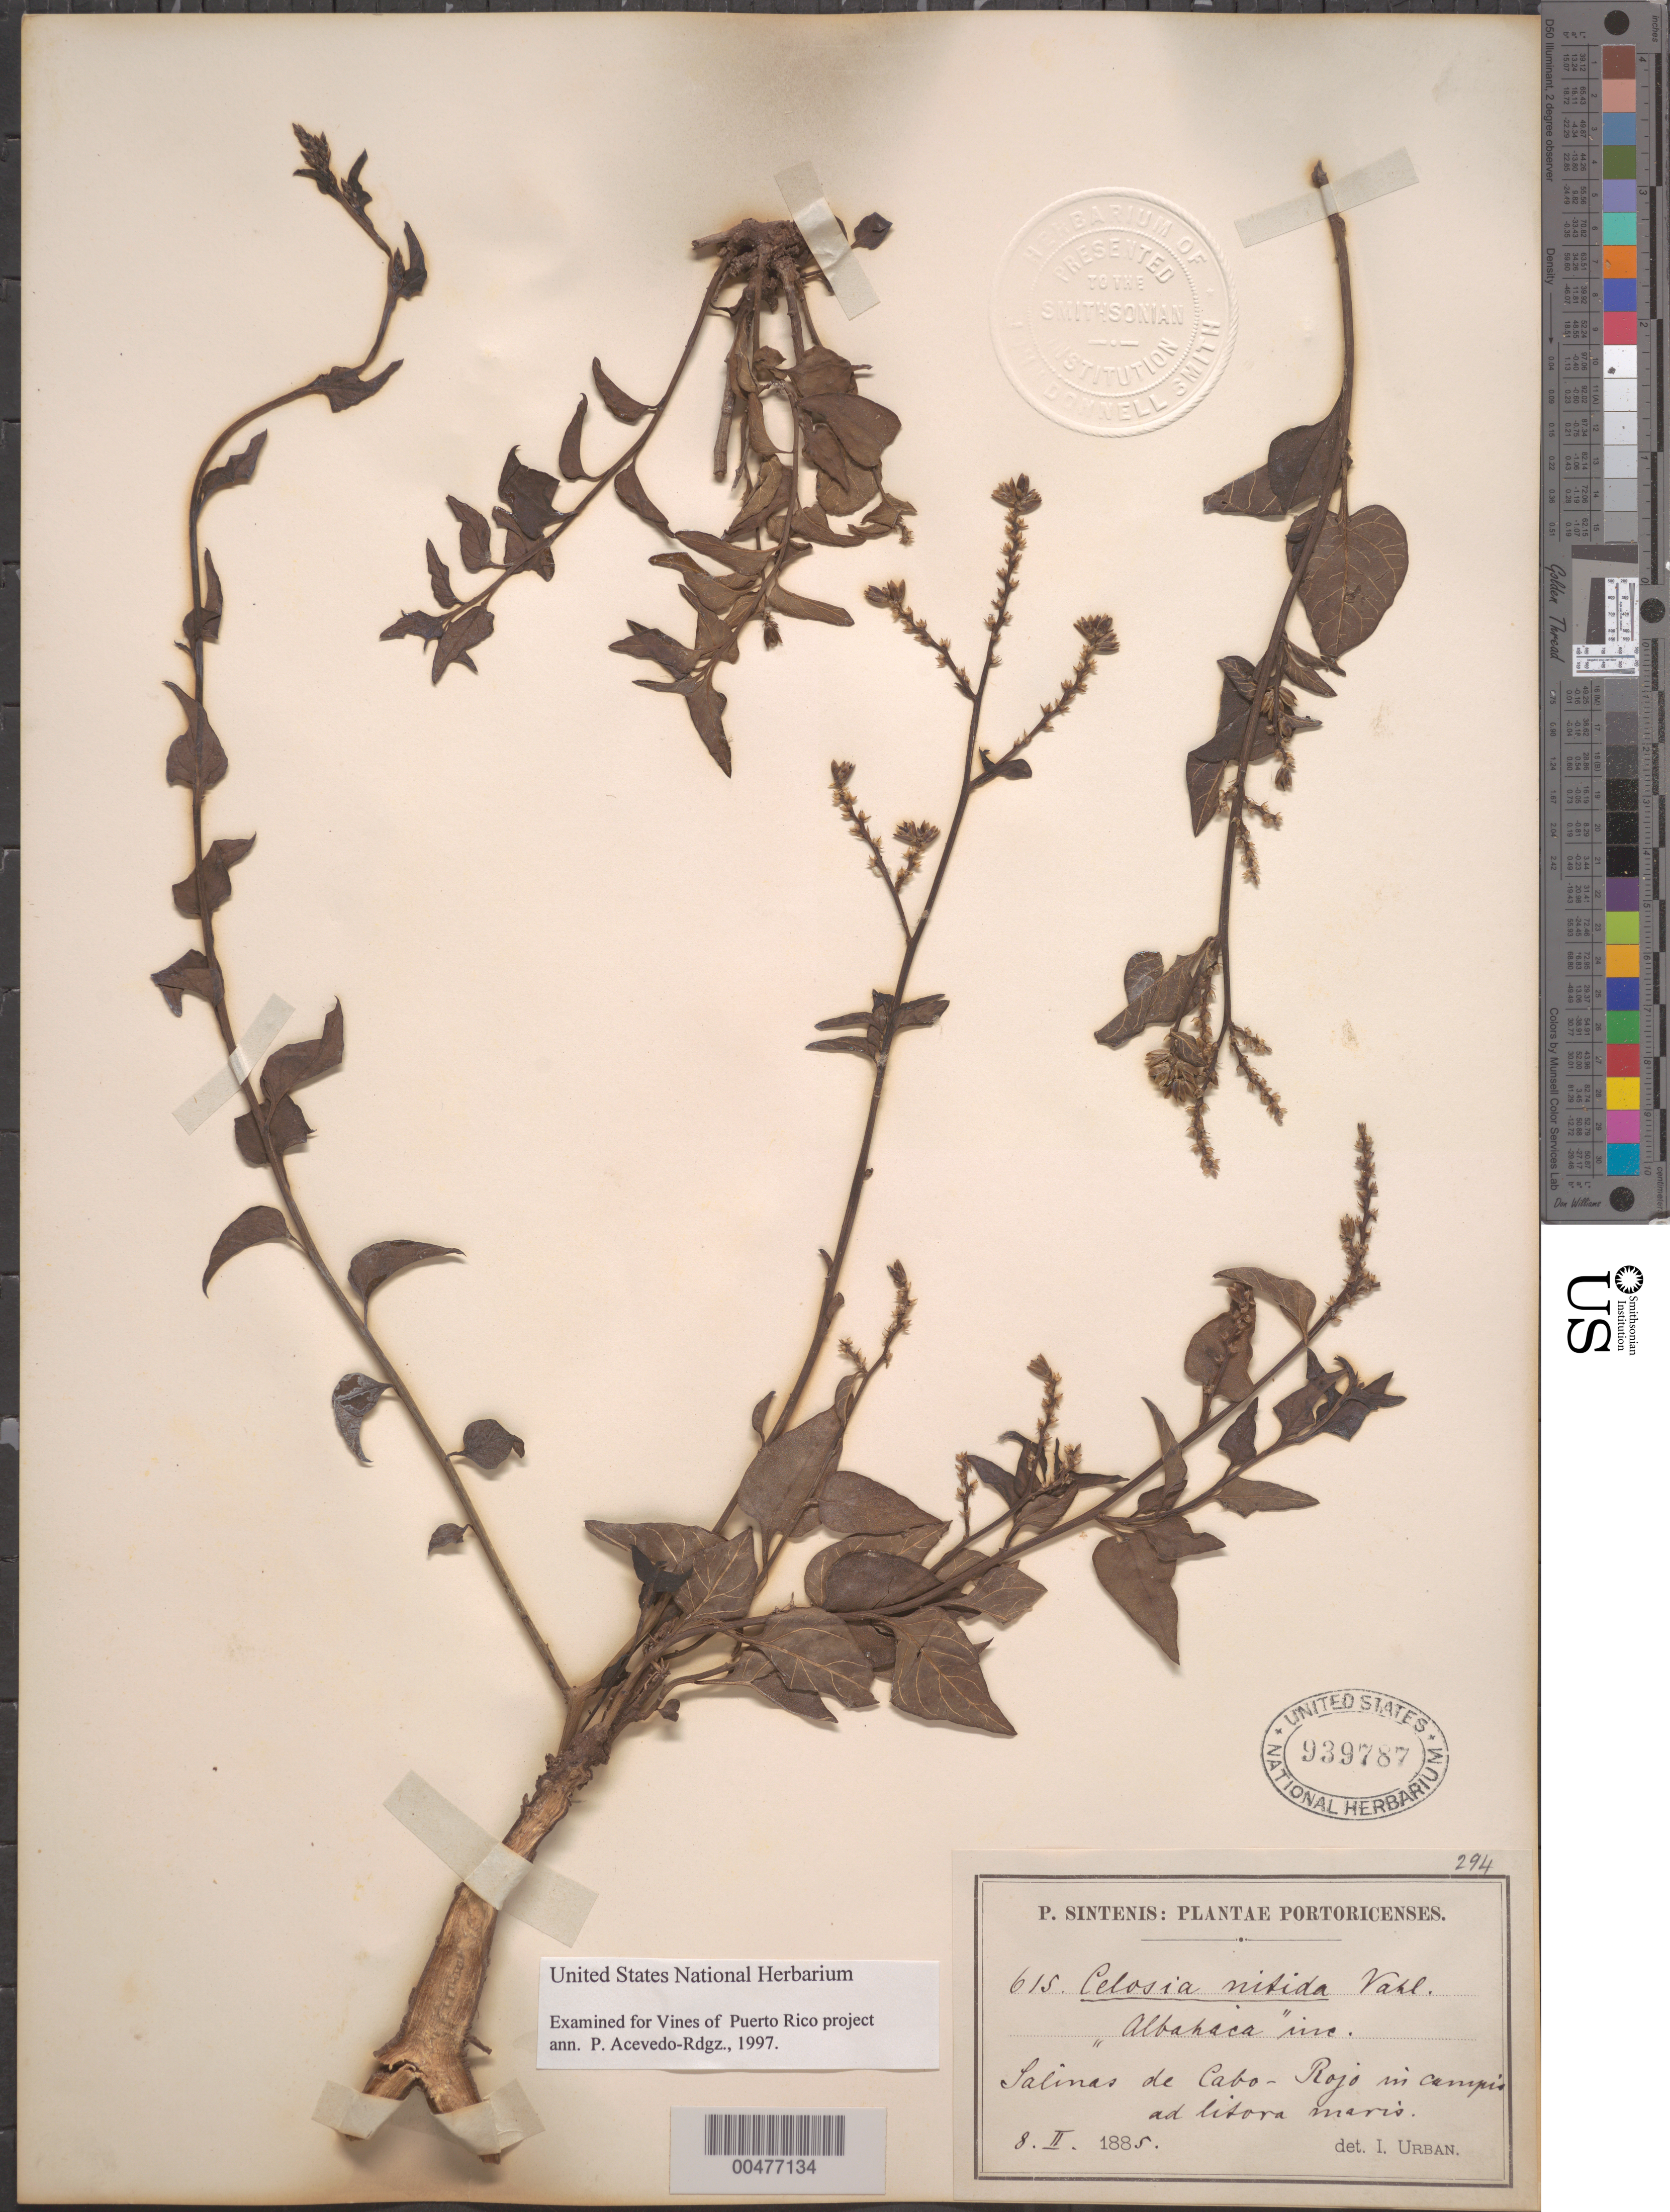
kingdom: Plantae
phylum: Tracheophyta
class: Magnoliopsida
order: Caryophyllales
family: Amaranthaceae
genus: Celosia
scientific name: Celosia nitida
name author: Vahl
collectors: P. Sintenis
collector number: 615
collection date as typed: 08 Feb 1885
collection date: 1885-02-08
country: Puerto Rico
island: Greater Antilles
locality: Salinas de Cabo Rojo. In campis ad litora maris.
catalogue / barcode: US 939787